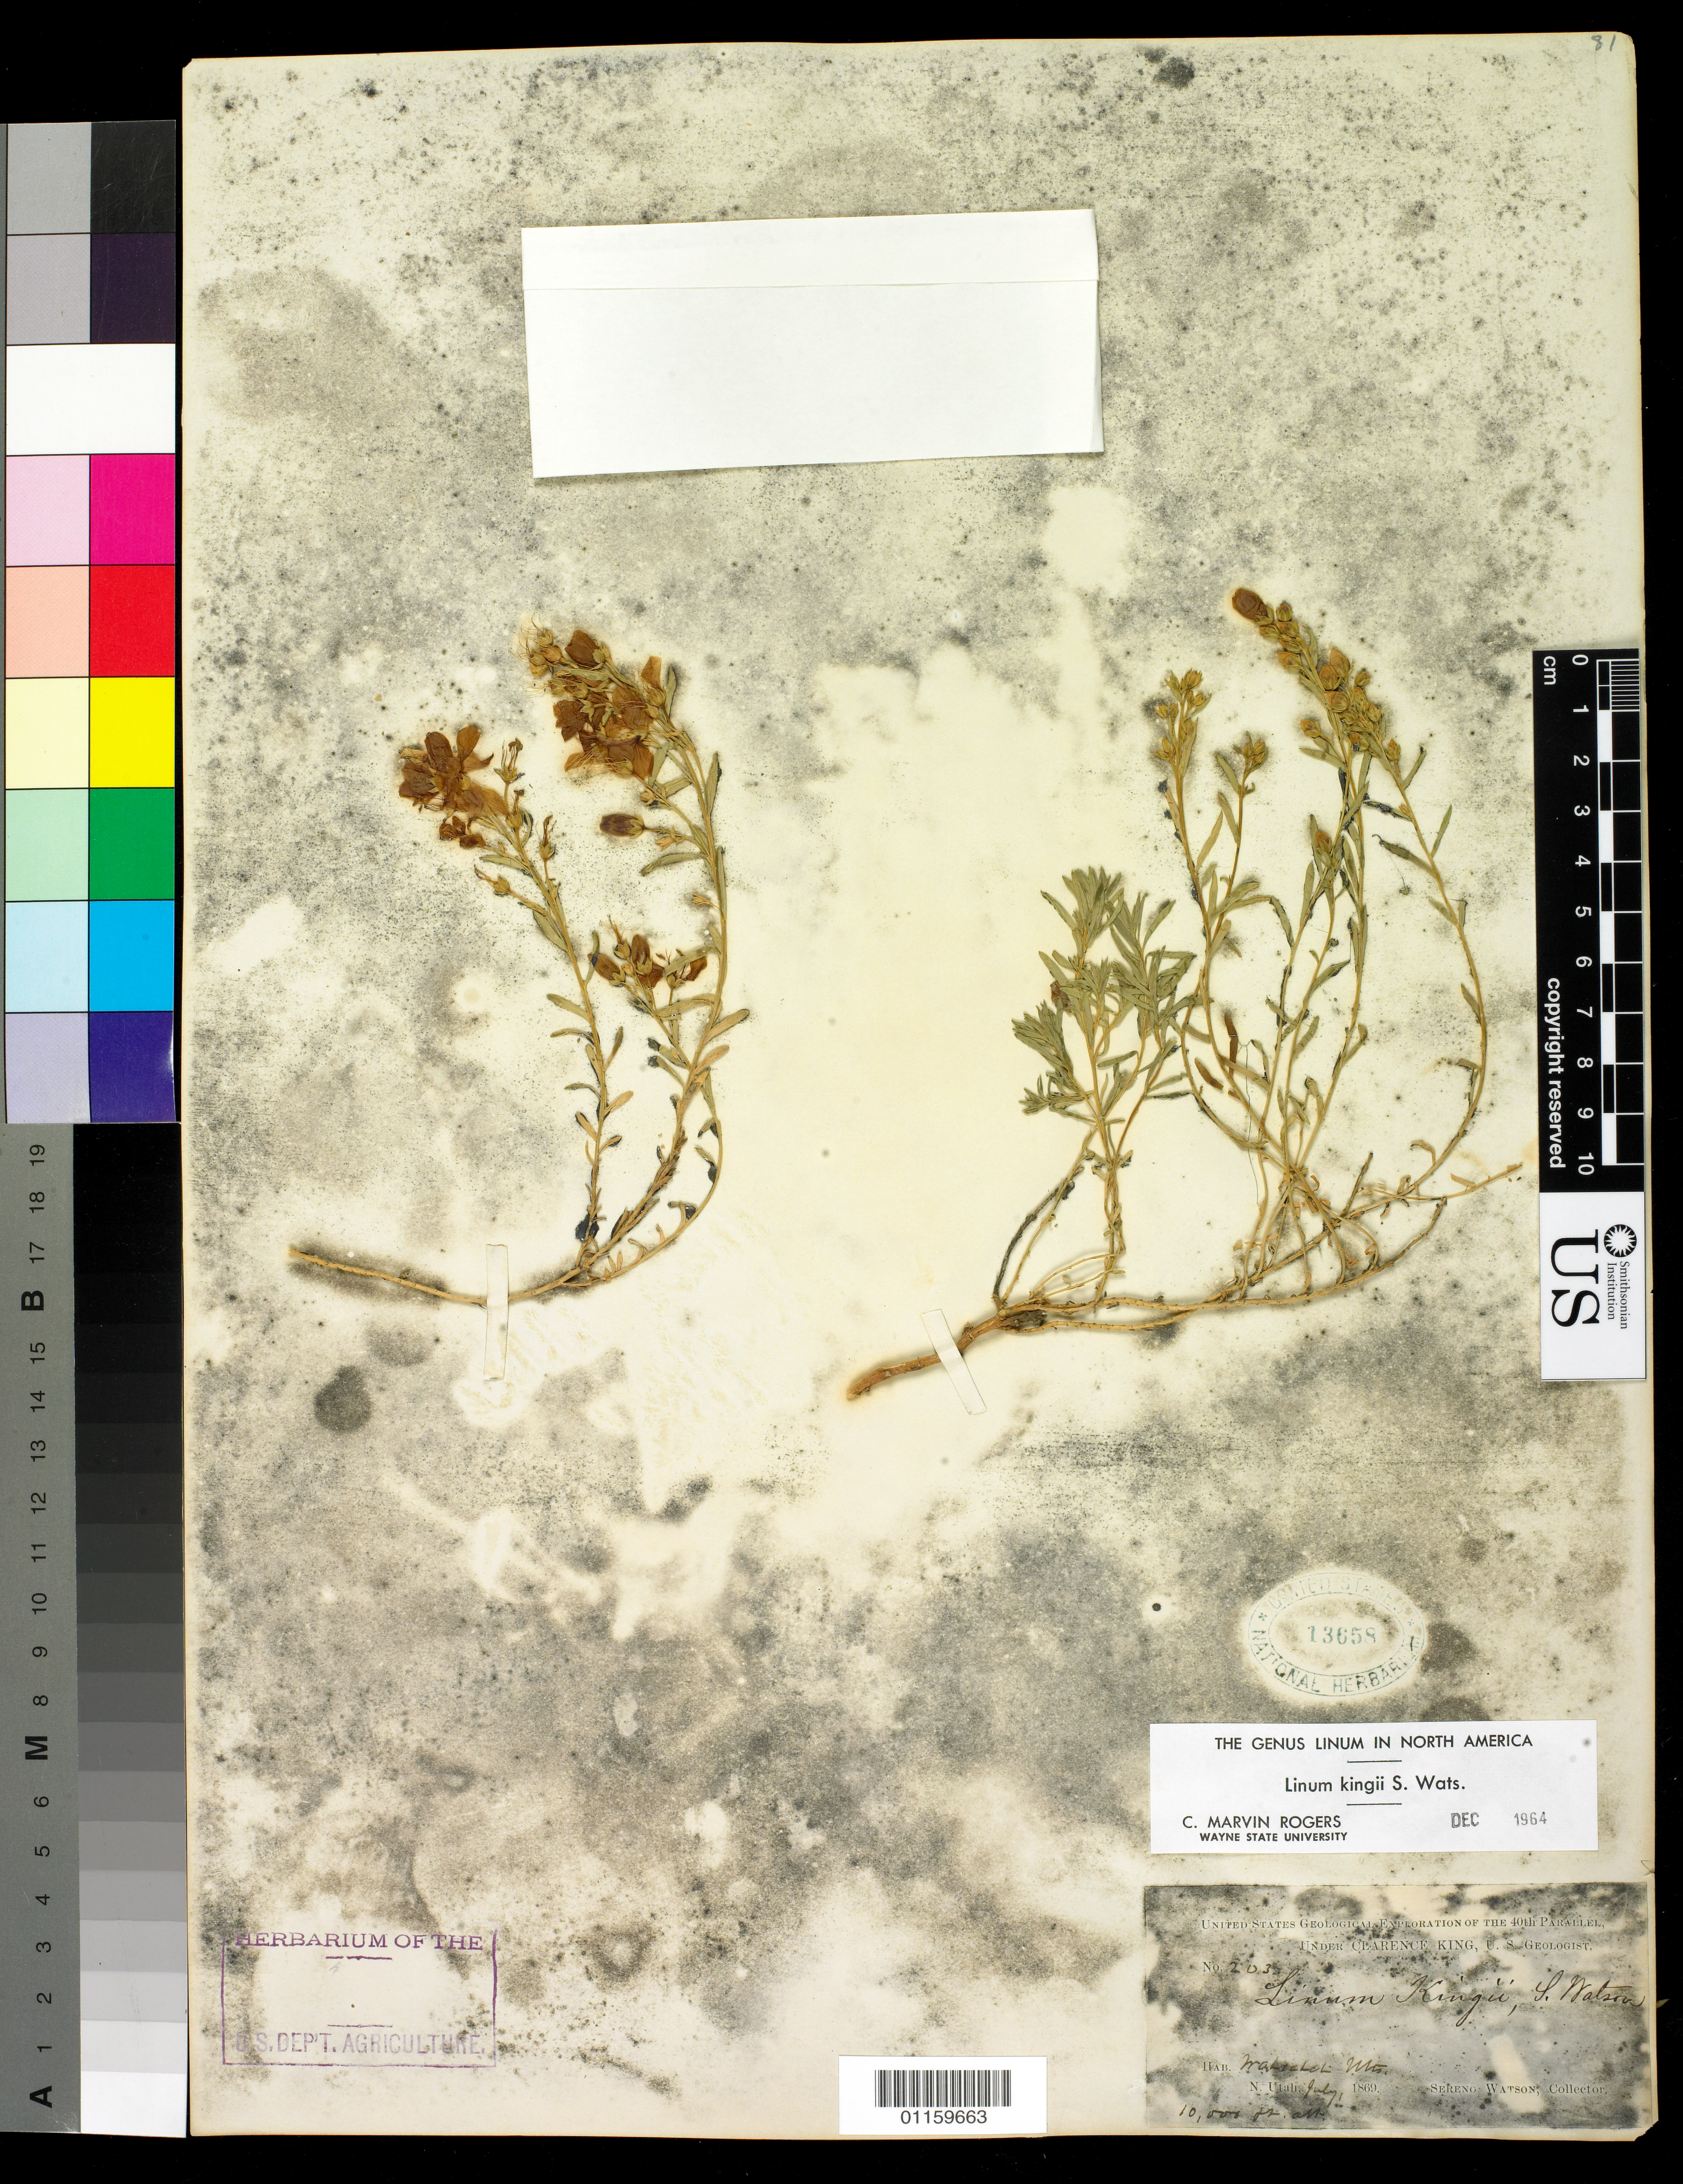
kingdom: Plantae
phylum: Tracheophyta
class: Magnoliopsida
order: Malpighiales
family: Linaceae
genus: Linum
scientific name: Linum kingii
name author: S. Watson in C. King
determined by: Rogers, C. M.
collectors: S. Watson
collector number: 2035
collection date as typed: Jul 1869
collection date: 1869-07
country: United States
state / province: Utah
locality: Wasatch Mountains, N.Utah.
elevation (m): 3048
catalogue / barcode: US 13658